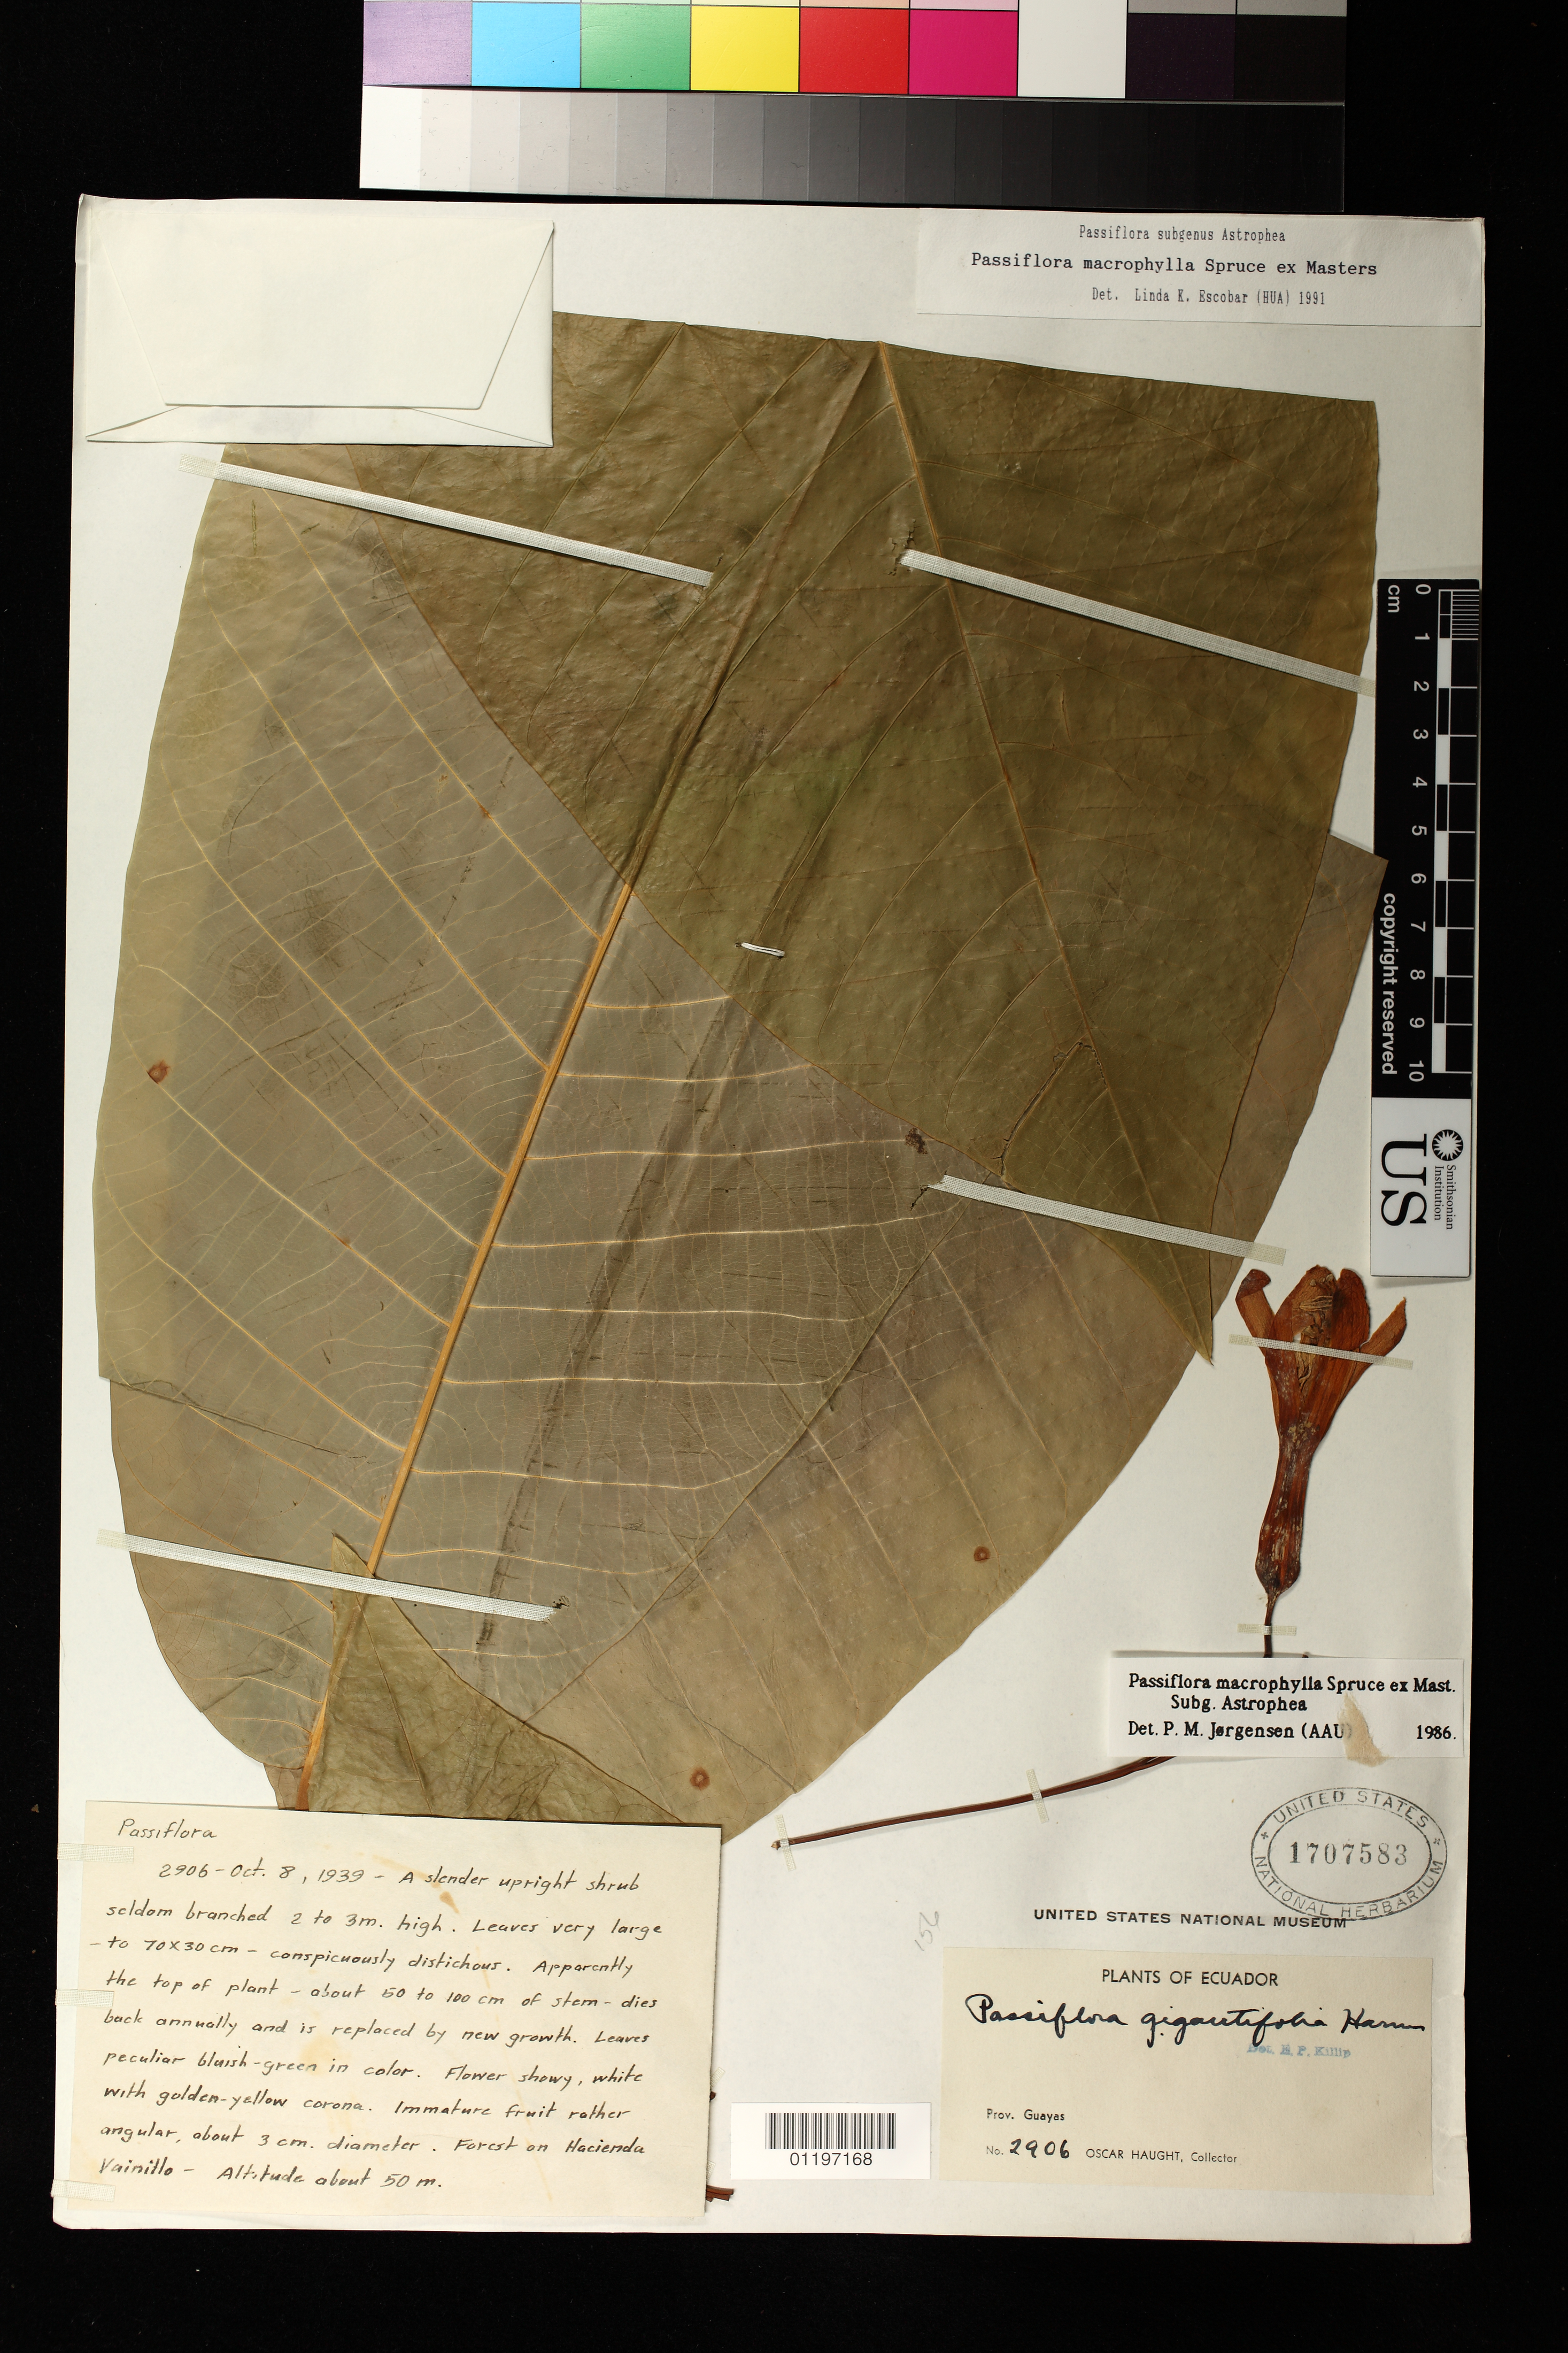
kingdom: Plantae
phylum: Tracheophyta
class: Magnoliopsida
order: Malpighiales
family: Passifloraceae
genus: Passiflora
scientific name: Passiflora macrophylla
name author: Mast.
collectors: O. L. Haught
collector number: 2906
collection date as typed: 10 Aug 1939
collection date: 1939-08-10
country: Ecuador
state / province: Guayas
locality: Forest on Hacienda Vainillo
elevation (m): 50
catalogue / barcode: US 1707583